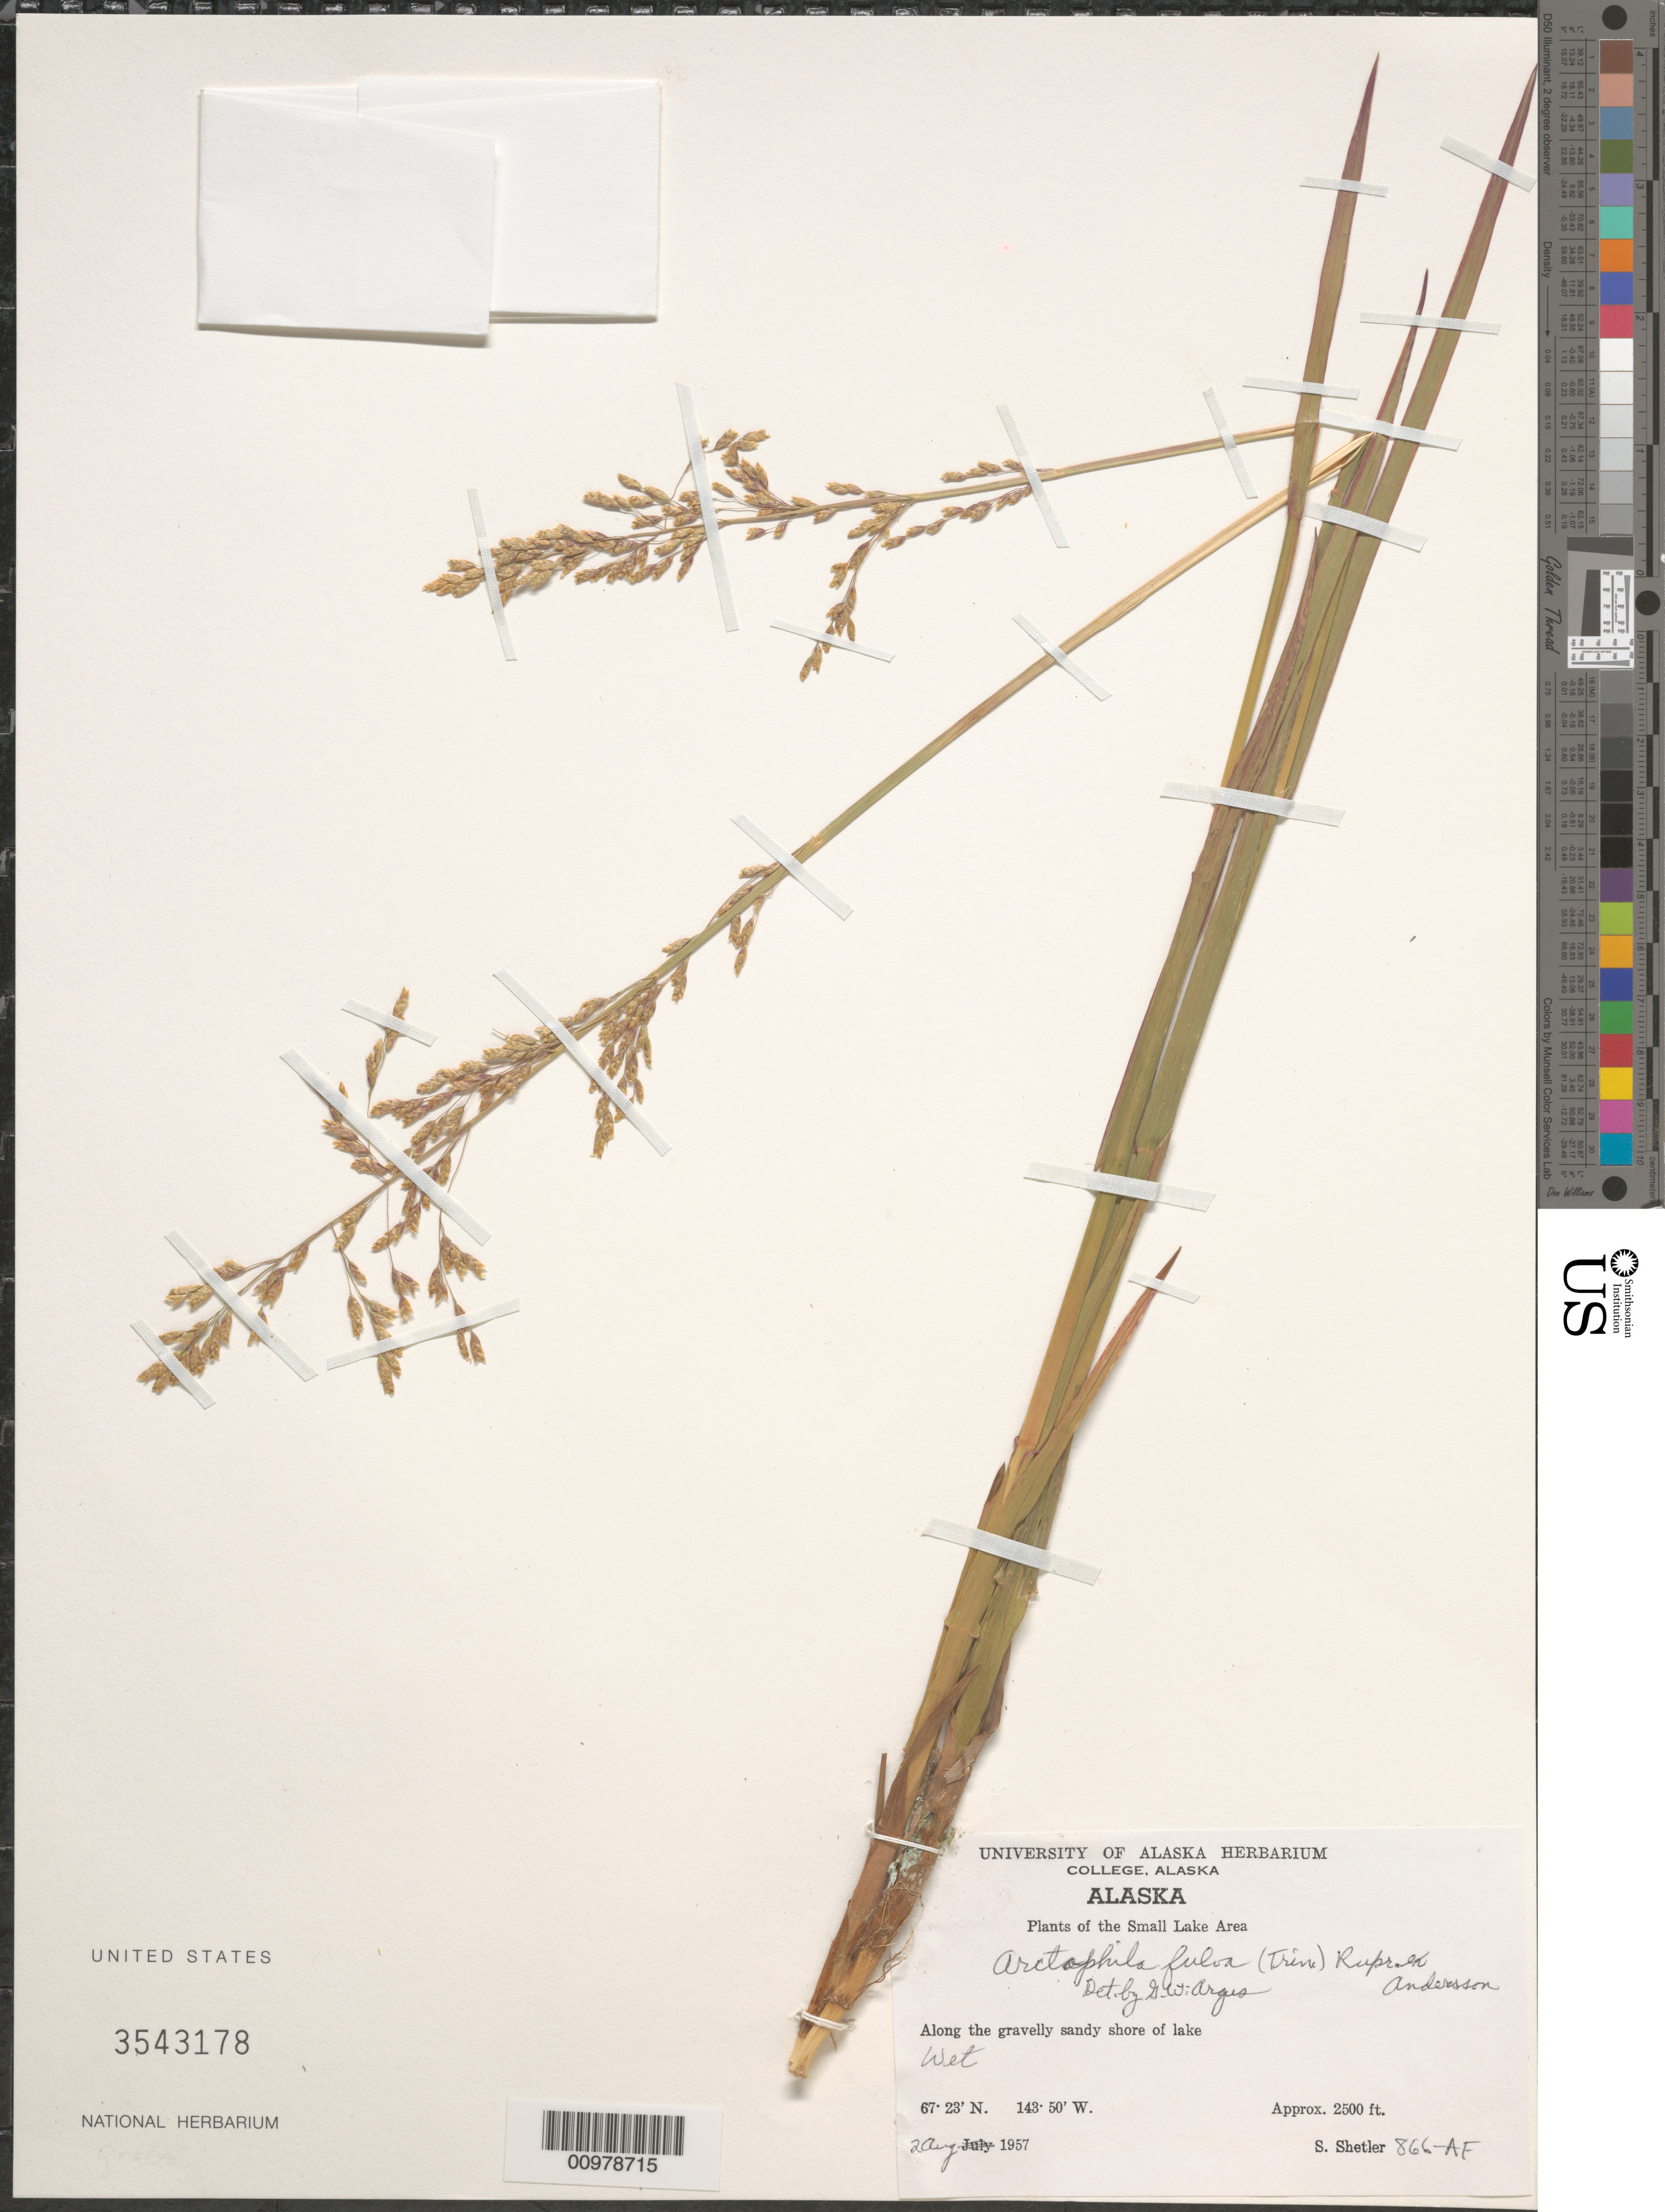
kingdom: Plantae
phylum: Tracheophyta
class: Liliopsida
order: Poales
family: Poaceae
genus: Arctophila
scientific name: Arctophila fulva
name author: (Trin.) Andersson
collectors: S. Shetler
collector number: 866-AF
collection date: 1957-08-02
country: United States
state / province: Alaska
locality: The Small Lake Area.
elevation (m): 762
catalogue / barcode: US 3543178